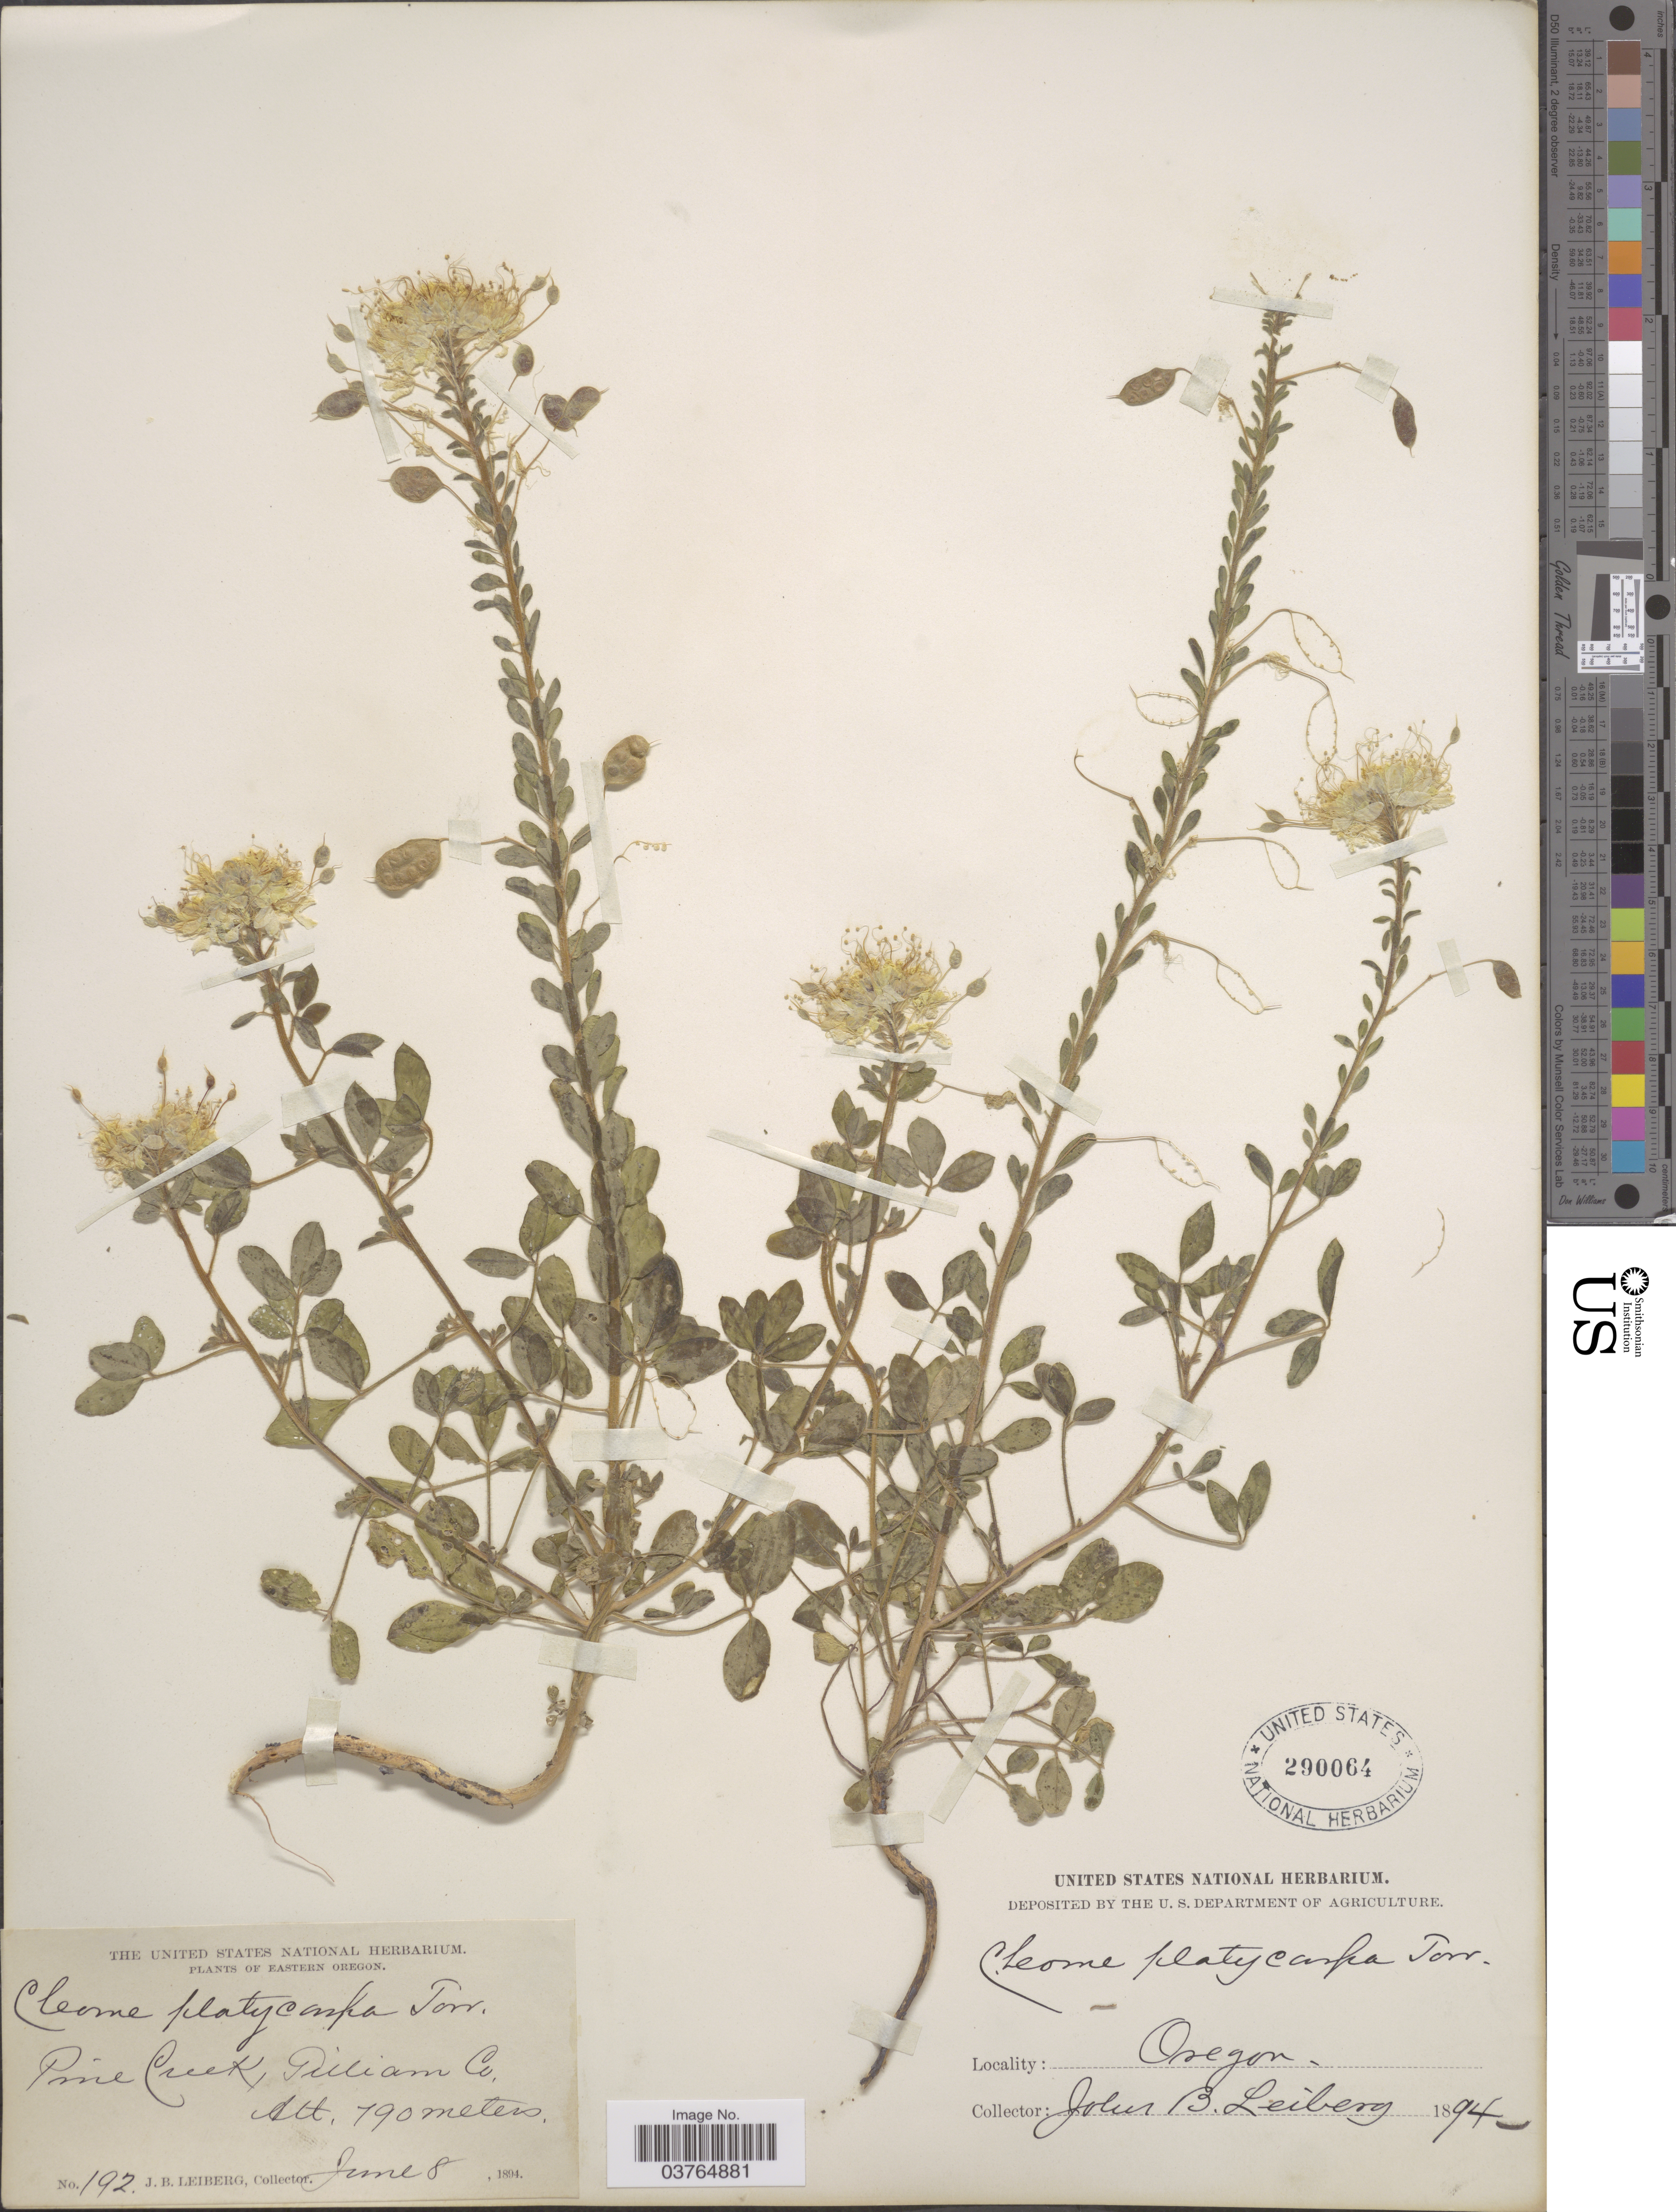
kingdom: Plantae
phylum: Tracheophyta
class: Magnoliopsida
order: Brassicales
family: Cleomaceae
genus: Cleomella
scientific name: Cleomella platycarpa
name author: (Torr.) Roalson & J.C. Hall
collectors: J. B. Leiberg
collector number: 192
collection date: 1894-06-08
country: United States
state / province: Oregon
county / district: Wheeler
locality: Eastern Oregon. Pine Creek, Gilliam Co.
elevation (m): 790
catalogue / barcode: US 290064